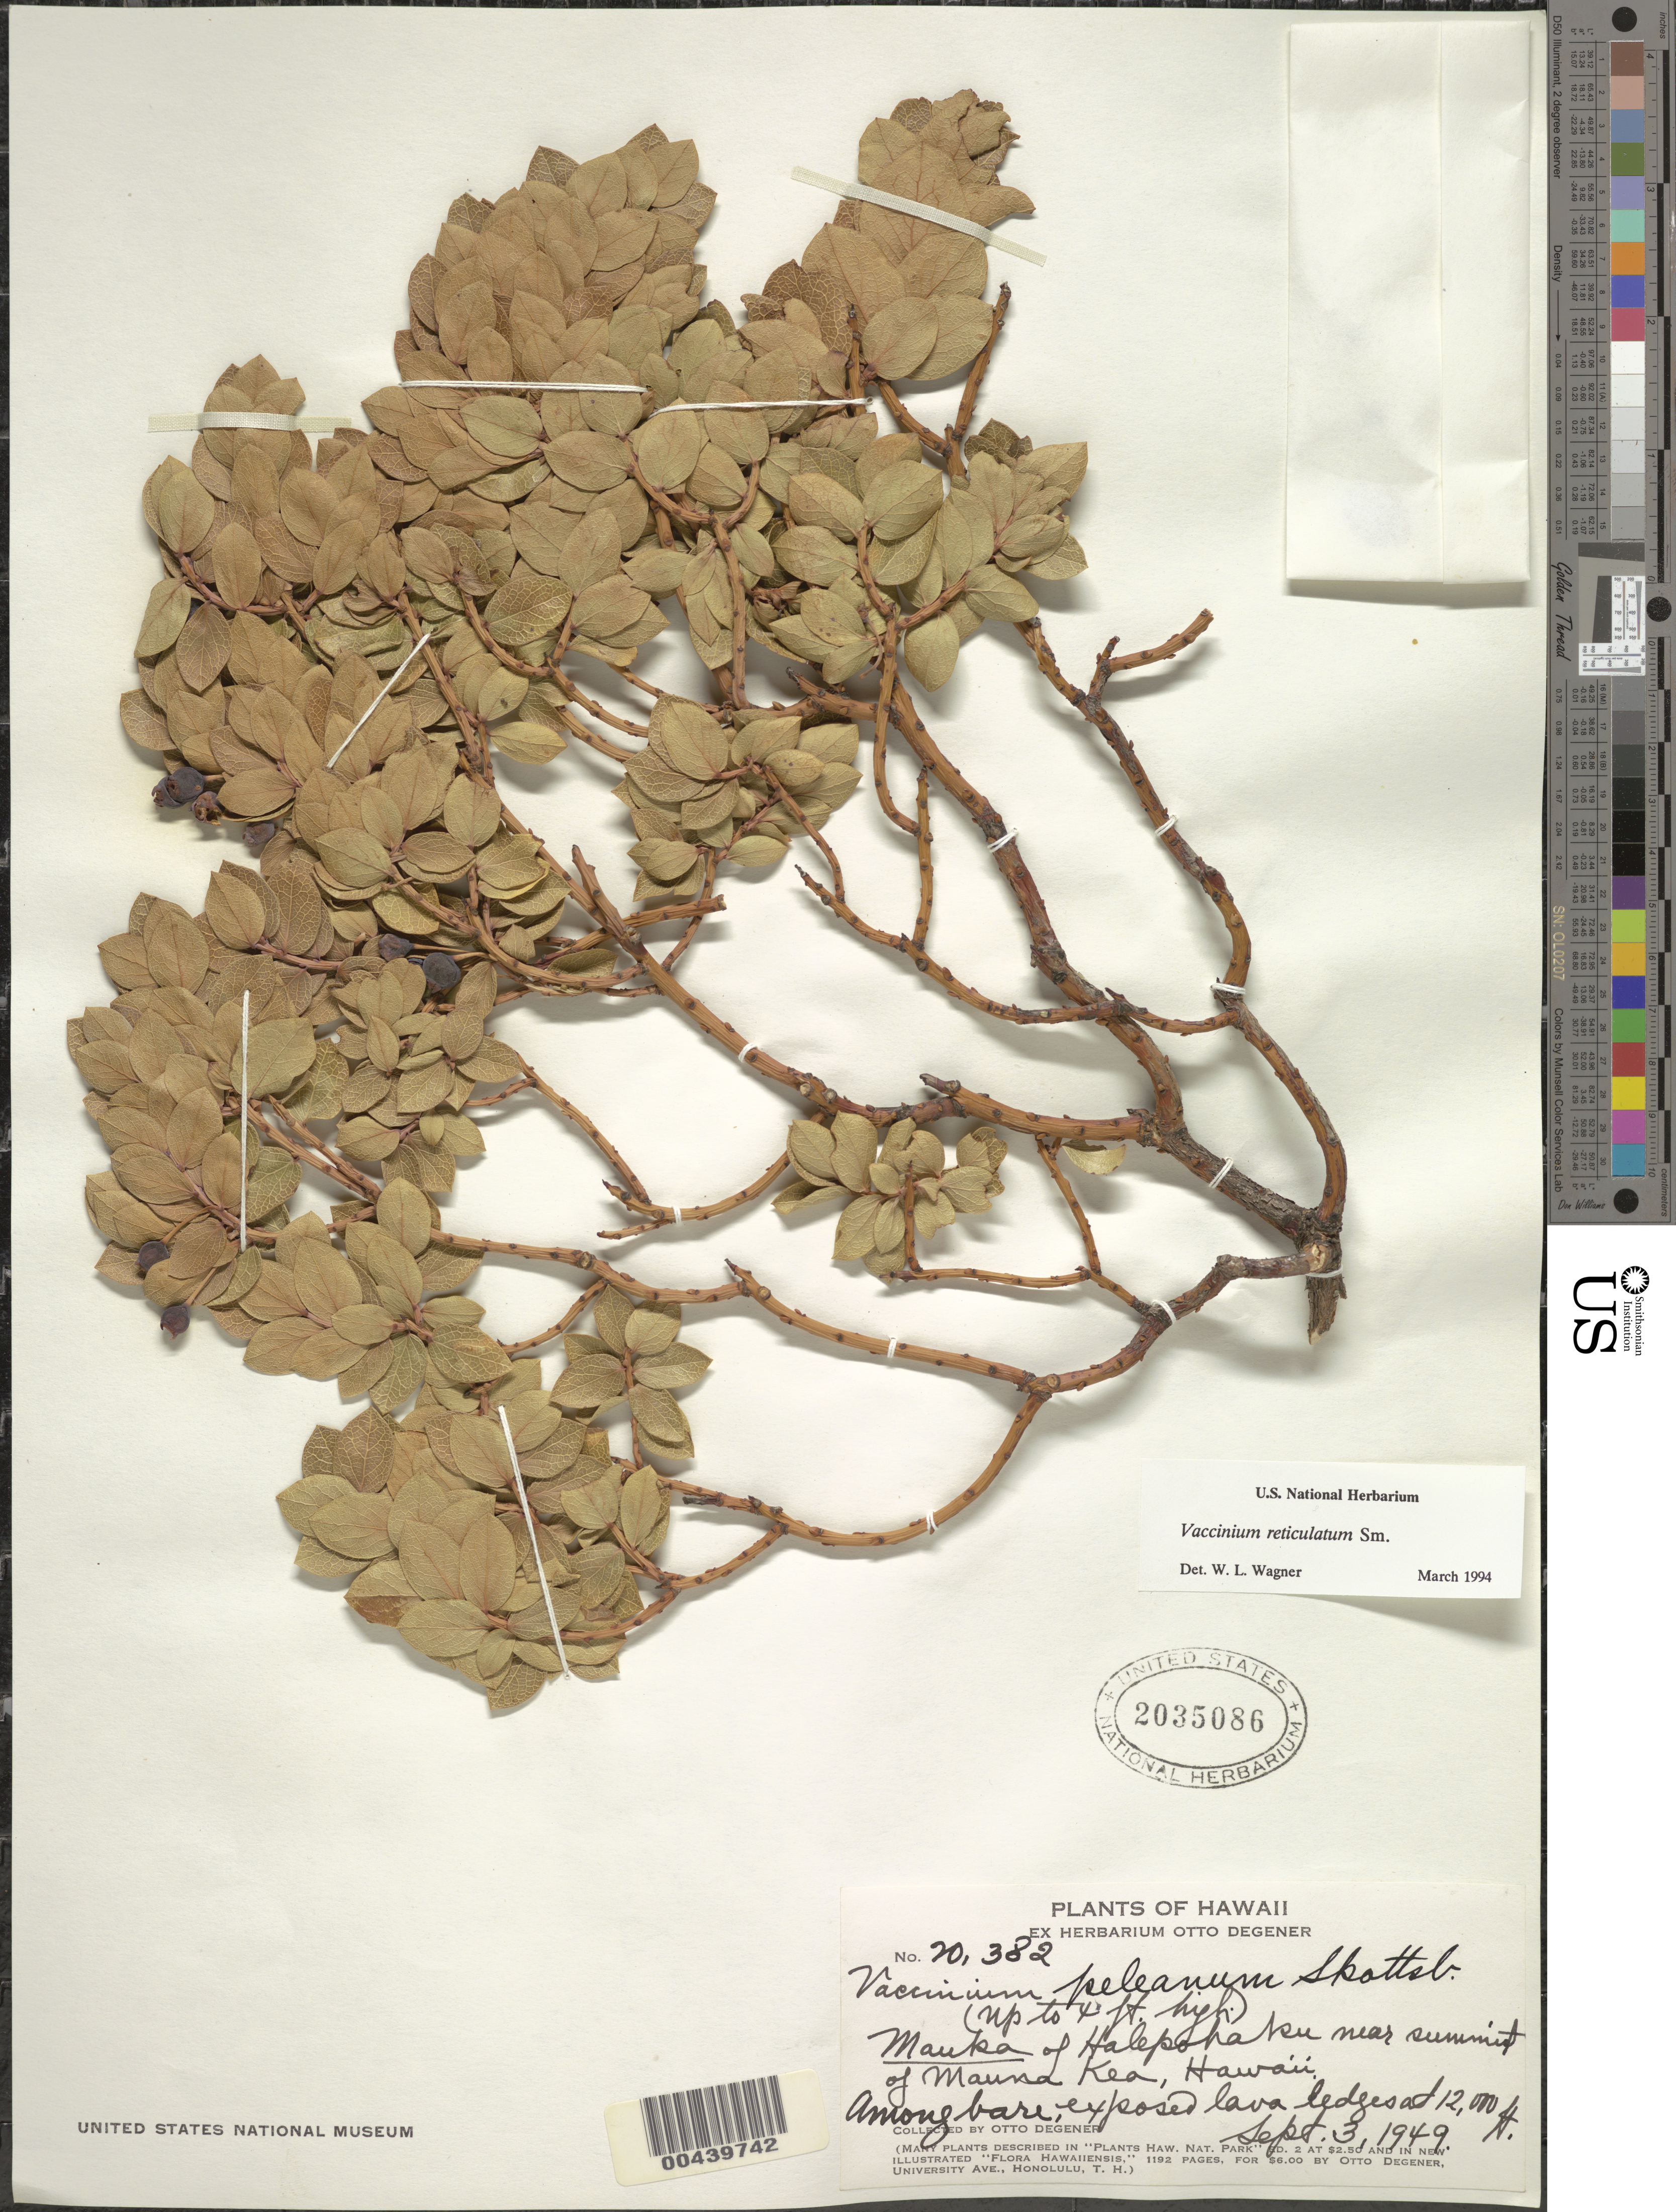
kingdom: Plantae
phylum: Tracheophyta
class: Magnoliopsida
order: Ericales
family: Ericaceae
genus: Vaccinium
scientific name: Vaccinium reticulatum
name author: Sm.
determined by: Wagner, W. L., (BOT), Smithsonian Institution - National Museum of Natural History (UNITED STATES)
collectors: O. Degener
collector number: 20382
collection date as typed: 3 Sep 1949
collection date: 1949-09-03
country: United States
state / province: Hawaii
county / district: Hawaii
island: Hawaii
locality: Mauka of Halepohaku near summit of Mauna Kea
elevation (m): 3658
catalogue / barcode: US 2035086